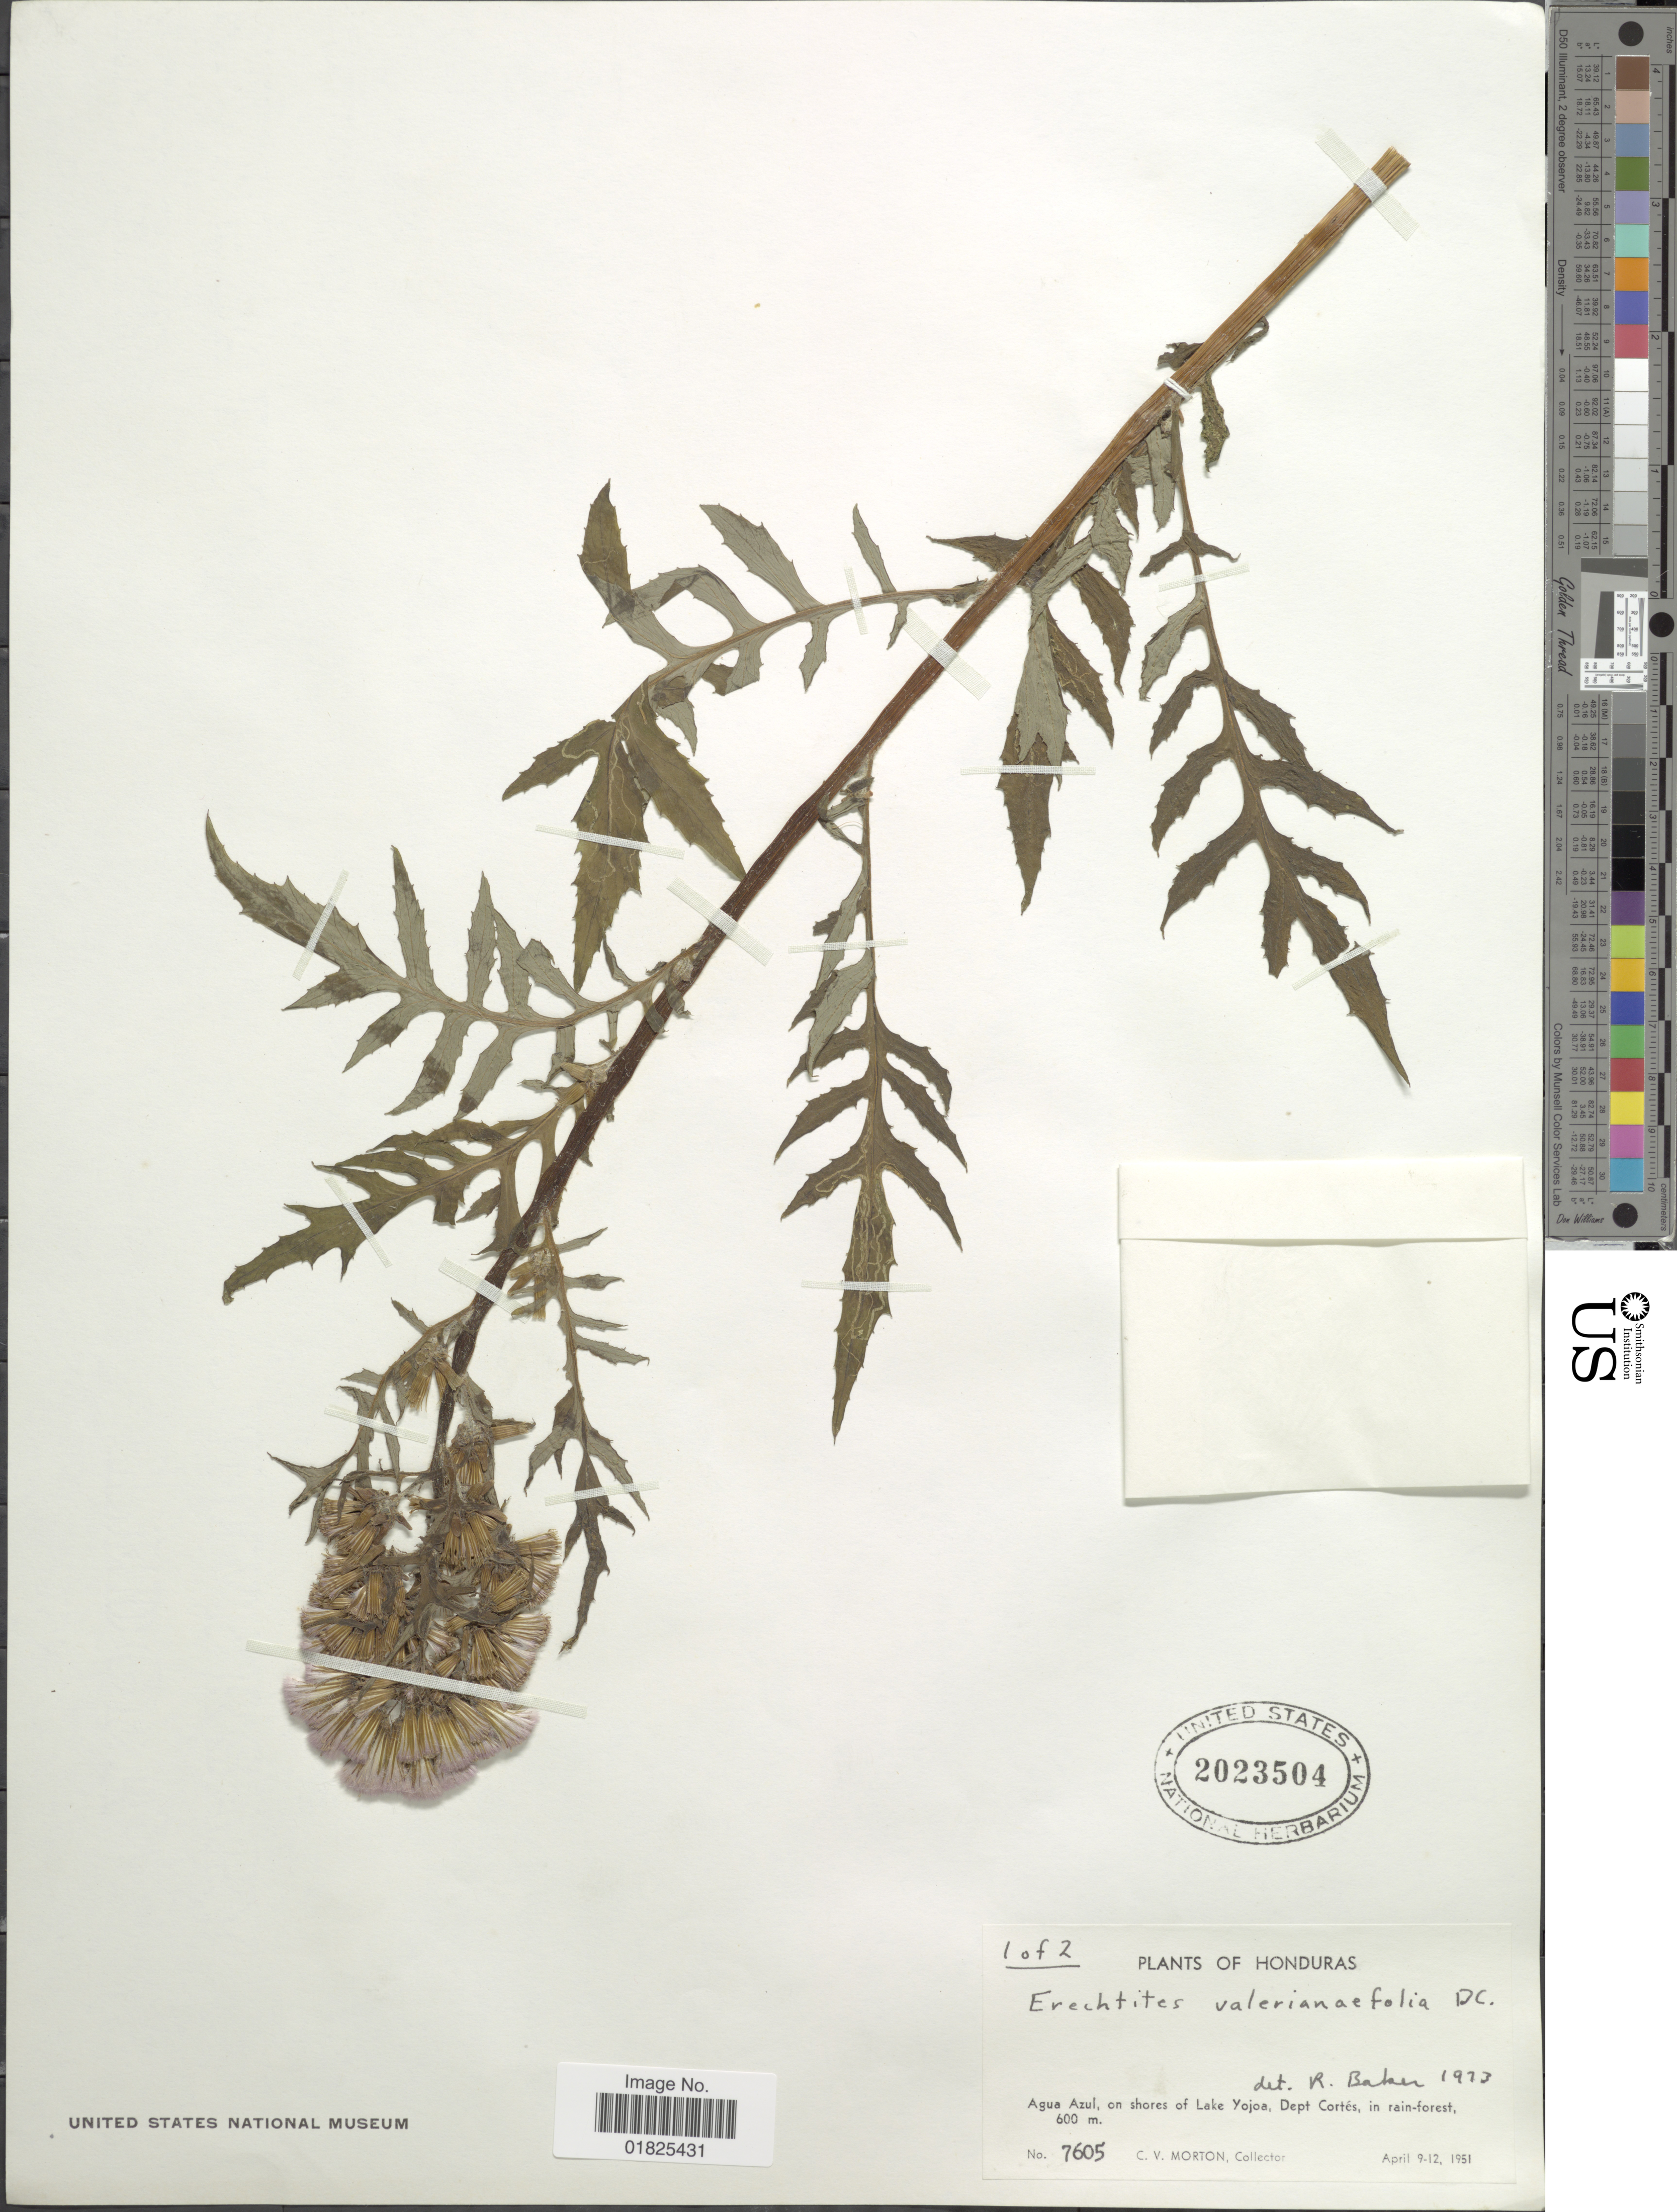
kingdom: Plantae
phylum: Tracheophyta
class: Magnoliopsida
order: Asterales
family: Asteraceae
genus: Erechtites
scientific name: Erechtites valerianifolius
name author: (Link ex Spreng.) DC.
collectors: C. V. Morton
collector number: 7605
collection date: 1951-04-09/1951-04-12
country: Honduras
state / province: Cortés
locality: Agua Azul, on shores of Lake Yojoa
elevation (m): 600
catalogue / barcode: US 2023504